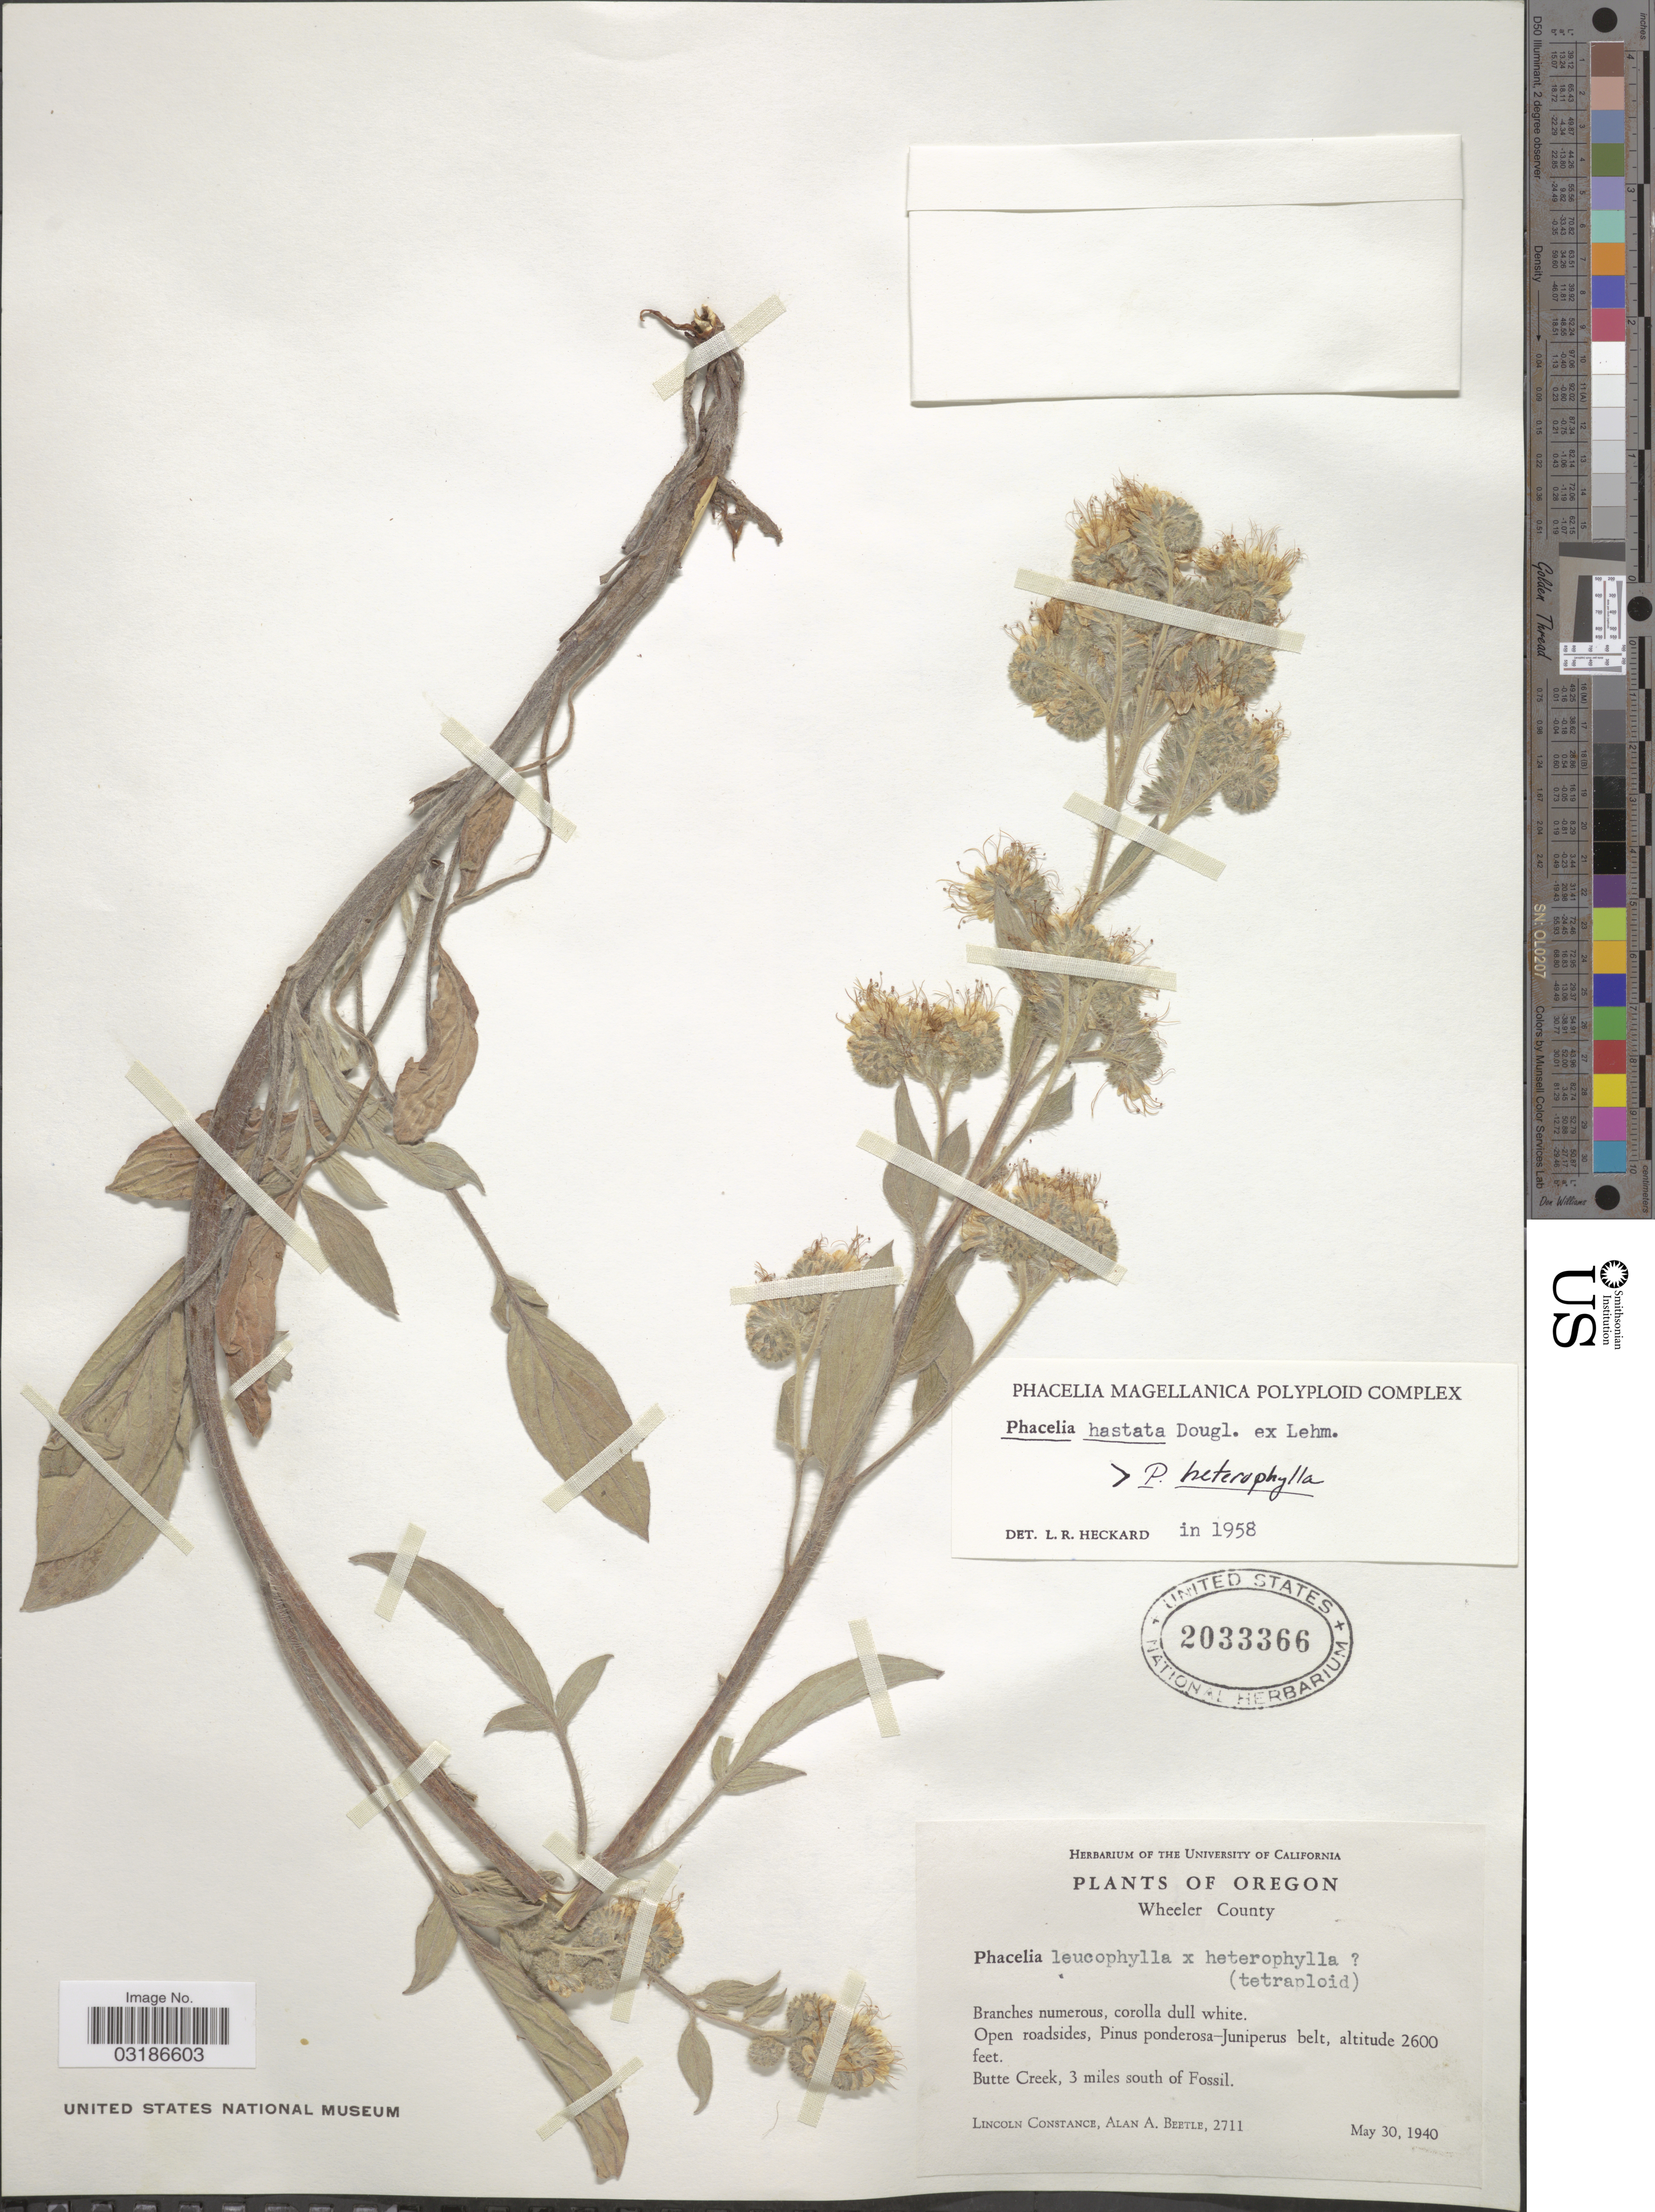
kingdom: Plantae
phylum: Tracheophyta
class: Magnoliopsida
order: Boraginales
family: Hydrophyllaceae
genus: Phacelia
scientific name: Phacelia hastata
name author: Douglas ex Lehm.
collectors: L. Constance & A. A. Beetle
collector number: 2711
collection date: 1940-05-30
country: United States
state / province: Oregon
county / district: Wheeler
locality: Wheeler County, Butte Creek, 3 miles south of Fossil.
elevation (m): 792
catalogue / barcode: US 2033366